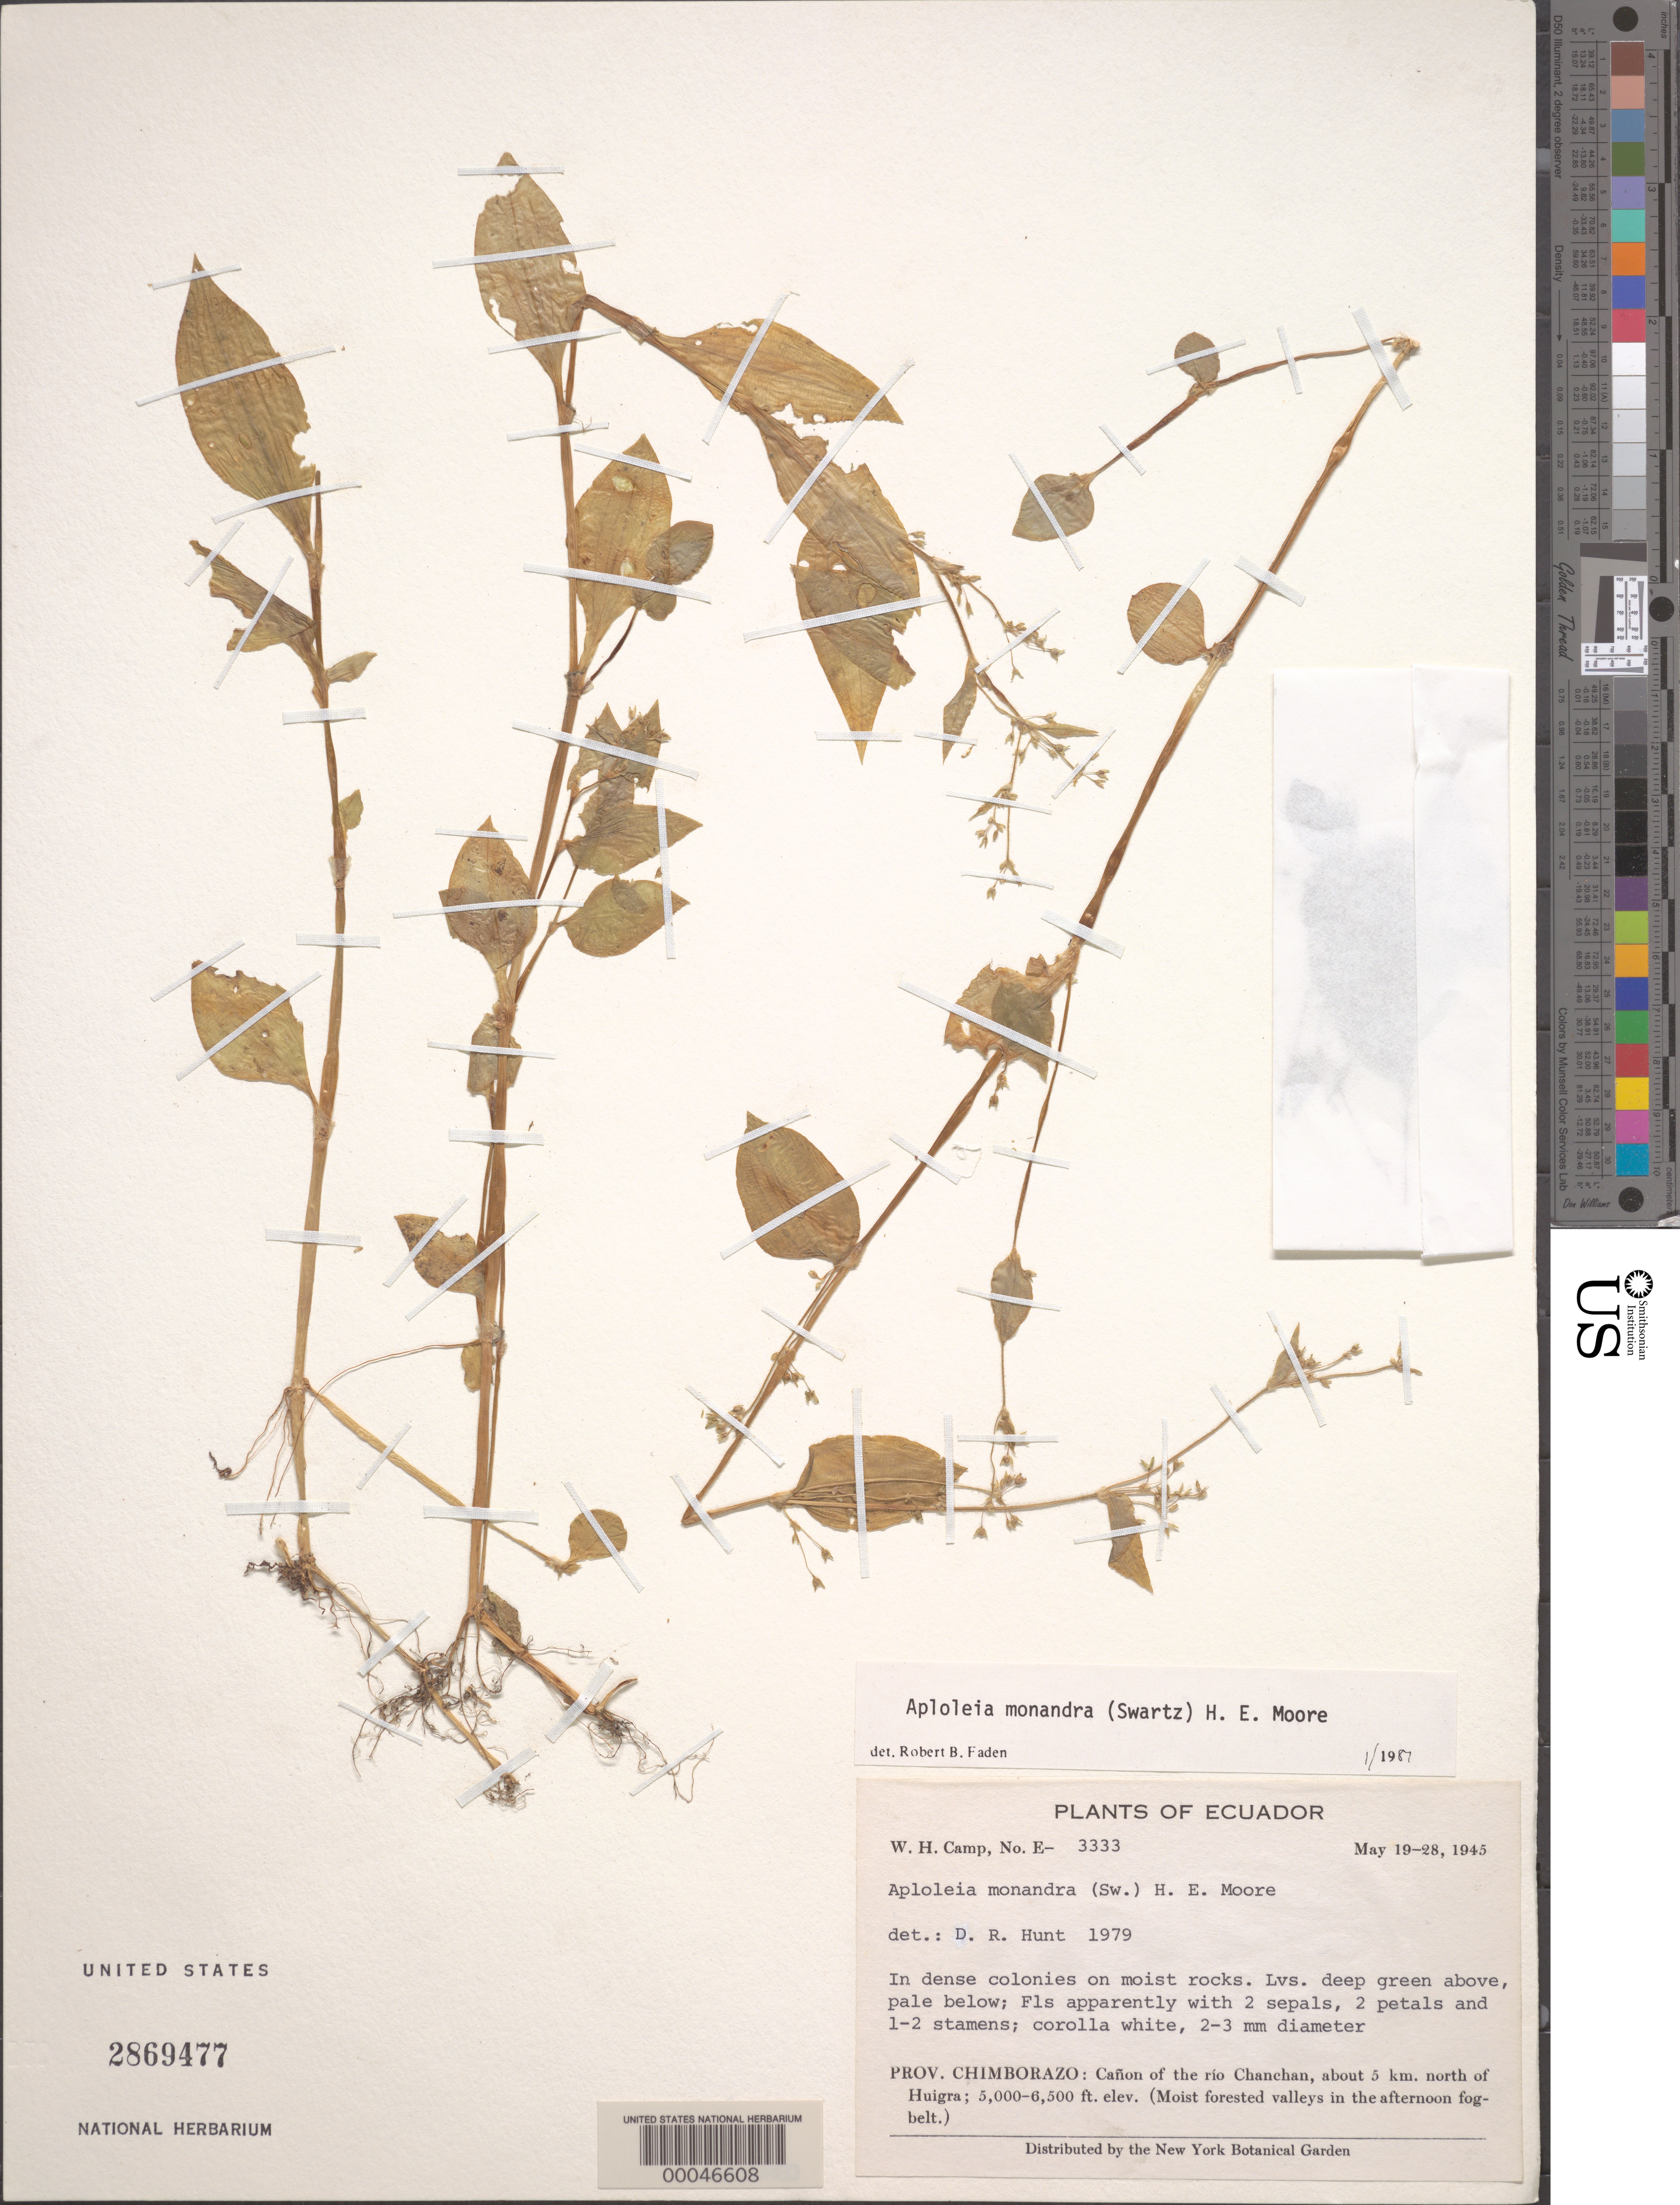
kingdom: Plantae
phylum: Tracheophyta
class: Liliopsida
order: Commelinales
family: Commelinaceae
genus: Callisia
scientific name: Callisia monandra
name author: (Sw.) Schult. & Schult. f.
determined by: Faden, Robert B., (US), Smithsonian Institution - National Museum of Natural History (UNITED STATES)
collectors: W. H. Camp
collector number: E-3333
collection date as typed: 19 May 1945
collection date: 1945-05-19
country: Ecuador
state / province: Chimborazo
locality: Canon of Rio Chanchan, N of Huigra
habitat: Moist rocks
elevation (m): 1525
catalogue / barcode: US 2869477